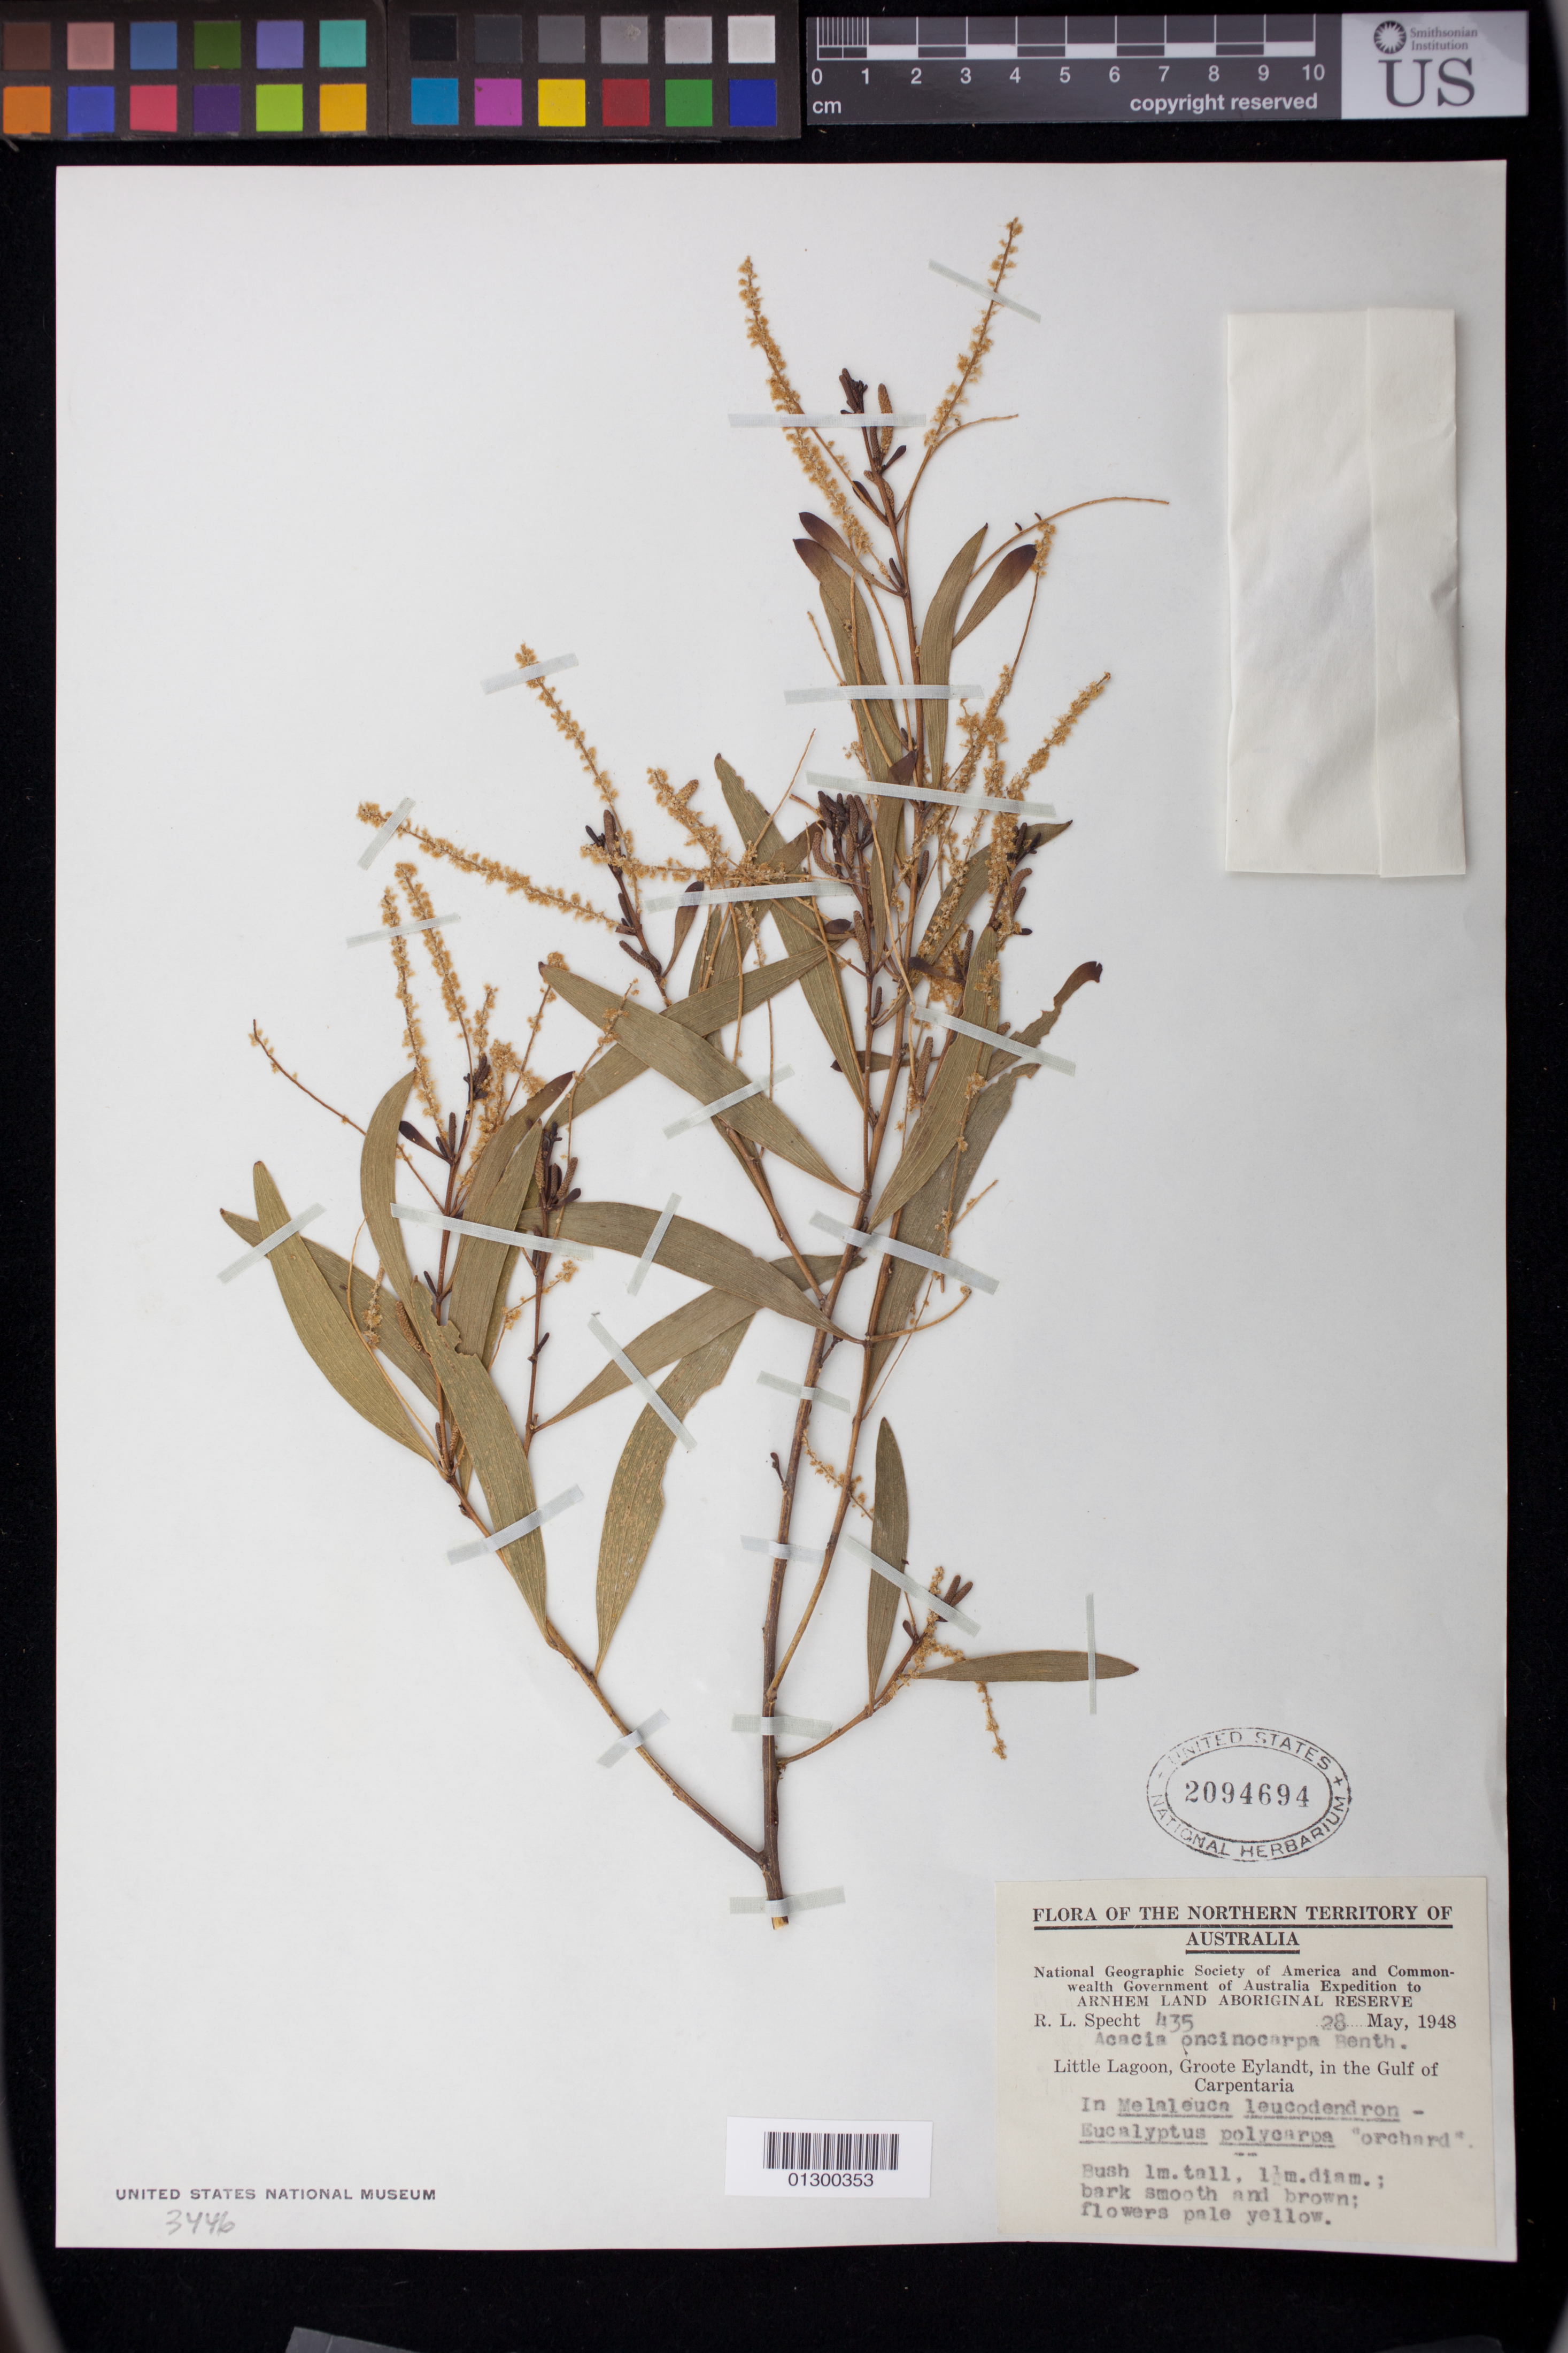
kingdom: Plantae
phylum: Tracheophyta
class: Magnoliopsida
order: Fabales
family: Fabaceae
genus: Acacia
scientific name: Acacia oncinocarpa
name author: Benth.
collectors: R. L. Specht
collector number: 435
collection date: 1948-05-28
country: Australia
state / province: Northern Territory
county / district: East Arnhem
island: Groote Eylandt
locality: Little Lagoon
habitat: In Melaleuca leucodendron- Eucalyptus polycarpa "orchard".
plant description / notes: Bush 1 m. tall, 1.5 m. diam.; bark smooth and brown; flowers pale yellow.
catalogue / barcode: US 2094694